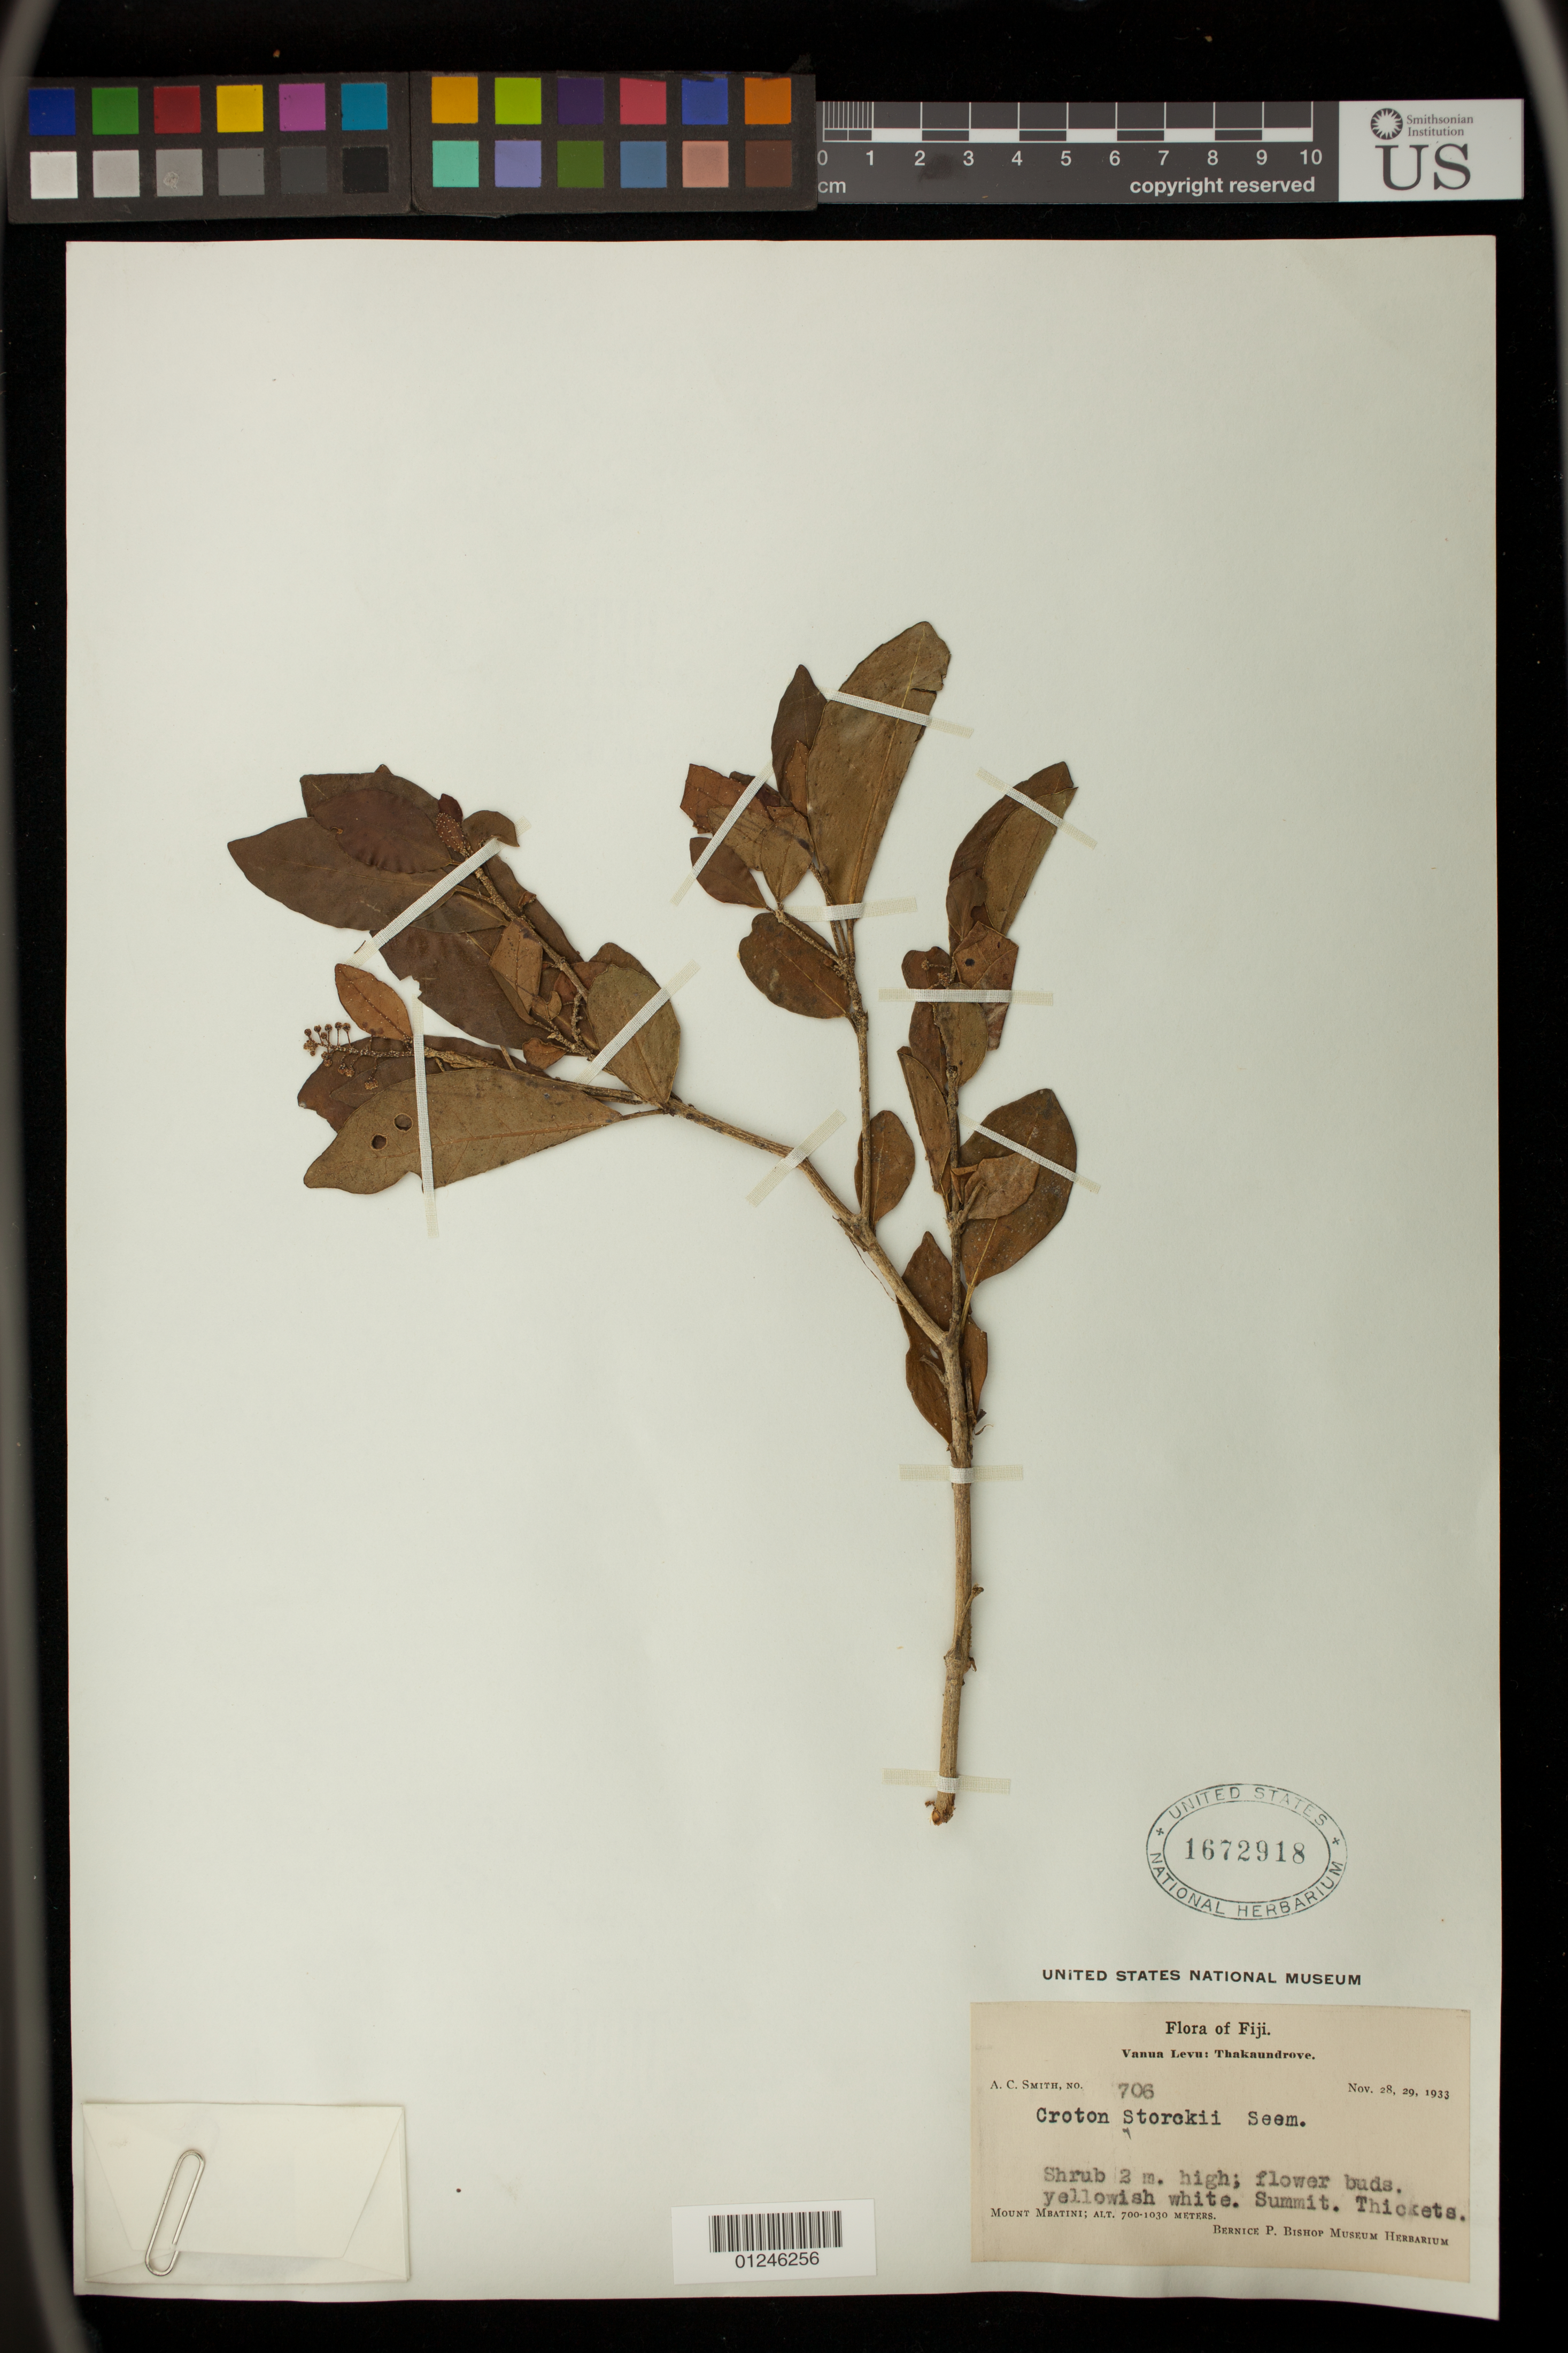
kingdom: Plantae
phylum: Tracheophyta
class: Magnoliopsida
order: Malpighiales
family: Euphorbiaceae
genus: Croton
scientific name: Croton storckii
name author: Seem.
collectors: A. C. Smith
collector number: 706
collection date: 1933-11-28/1933-11-29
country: Fiji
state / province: Northern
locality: Vanun Levu: Thakaundrove.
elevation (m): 700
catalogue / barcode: US 1672918